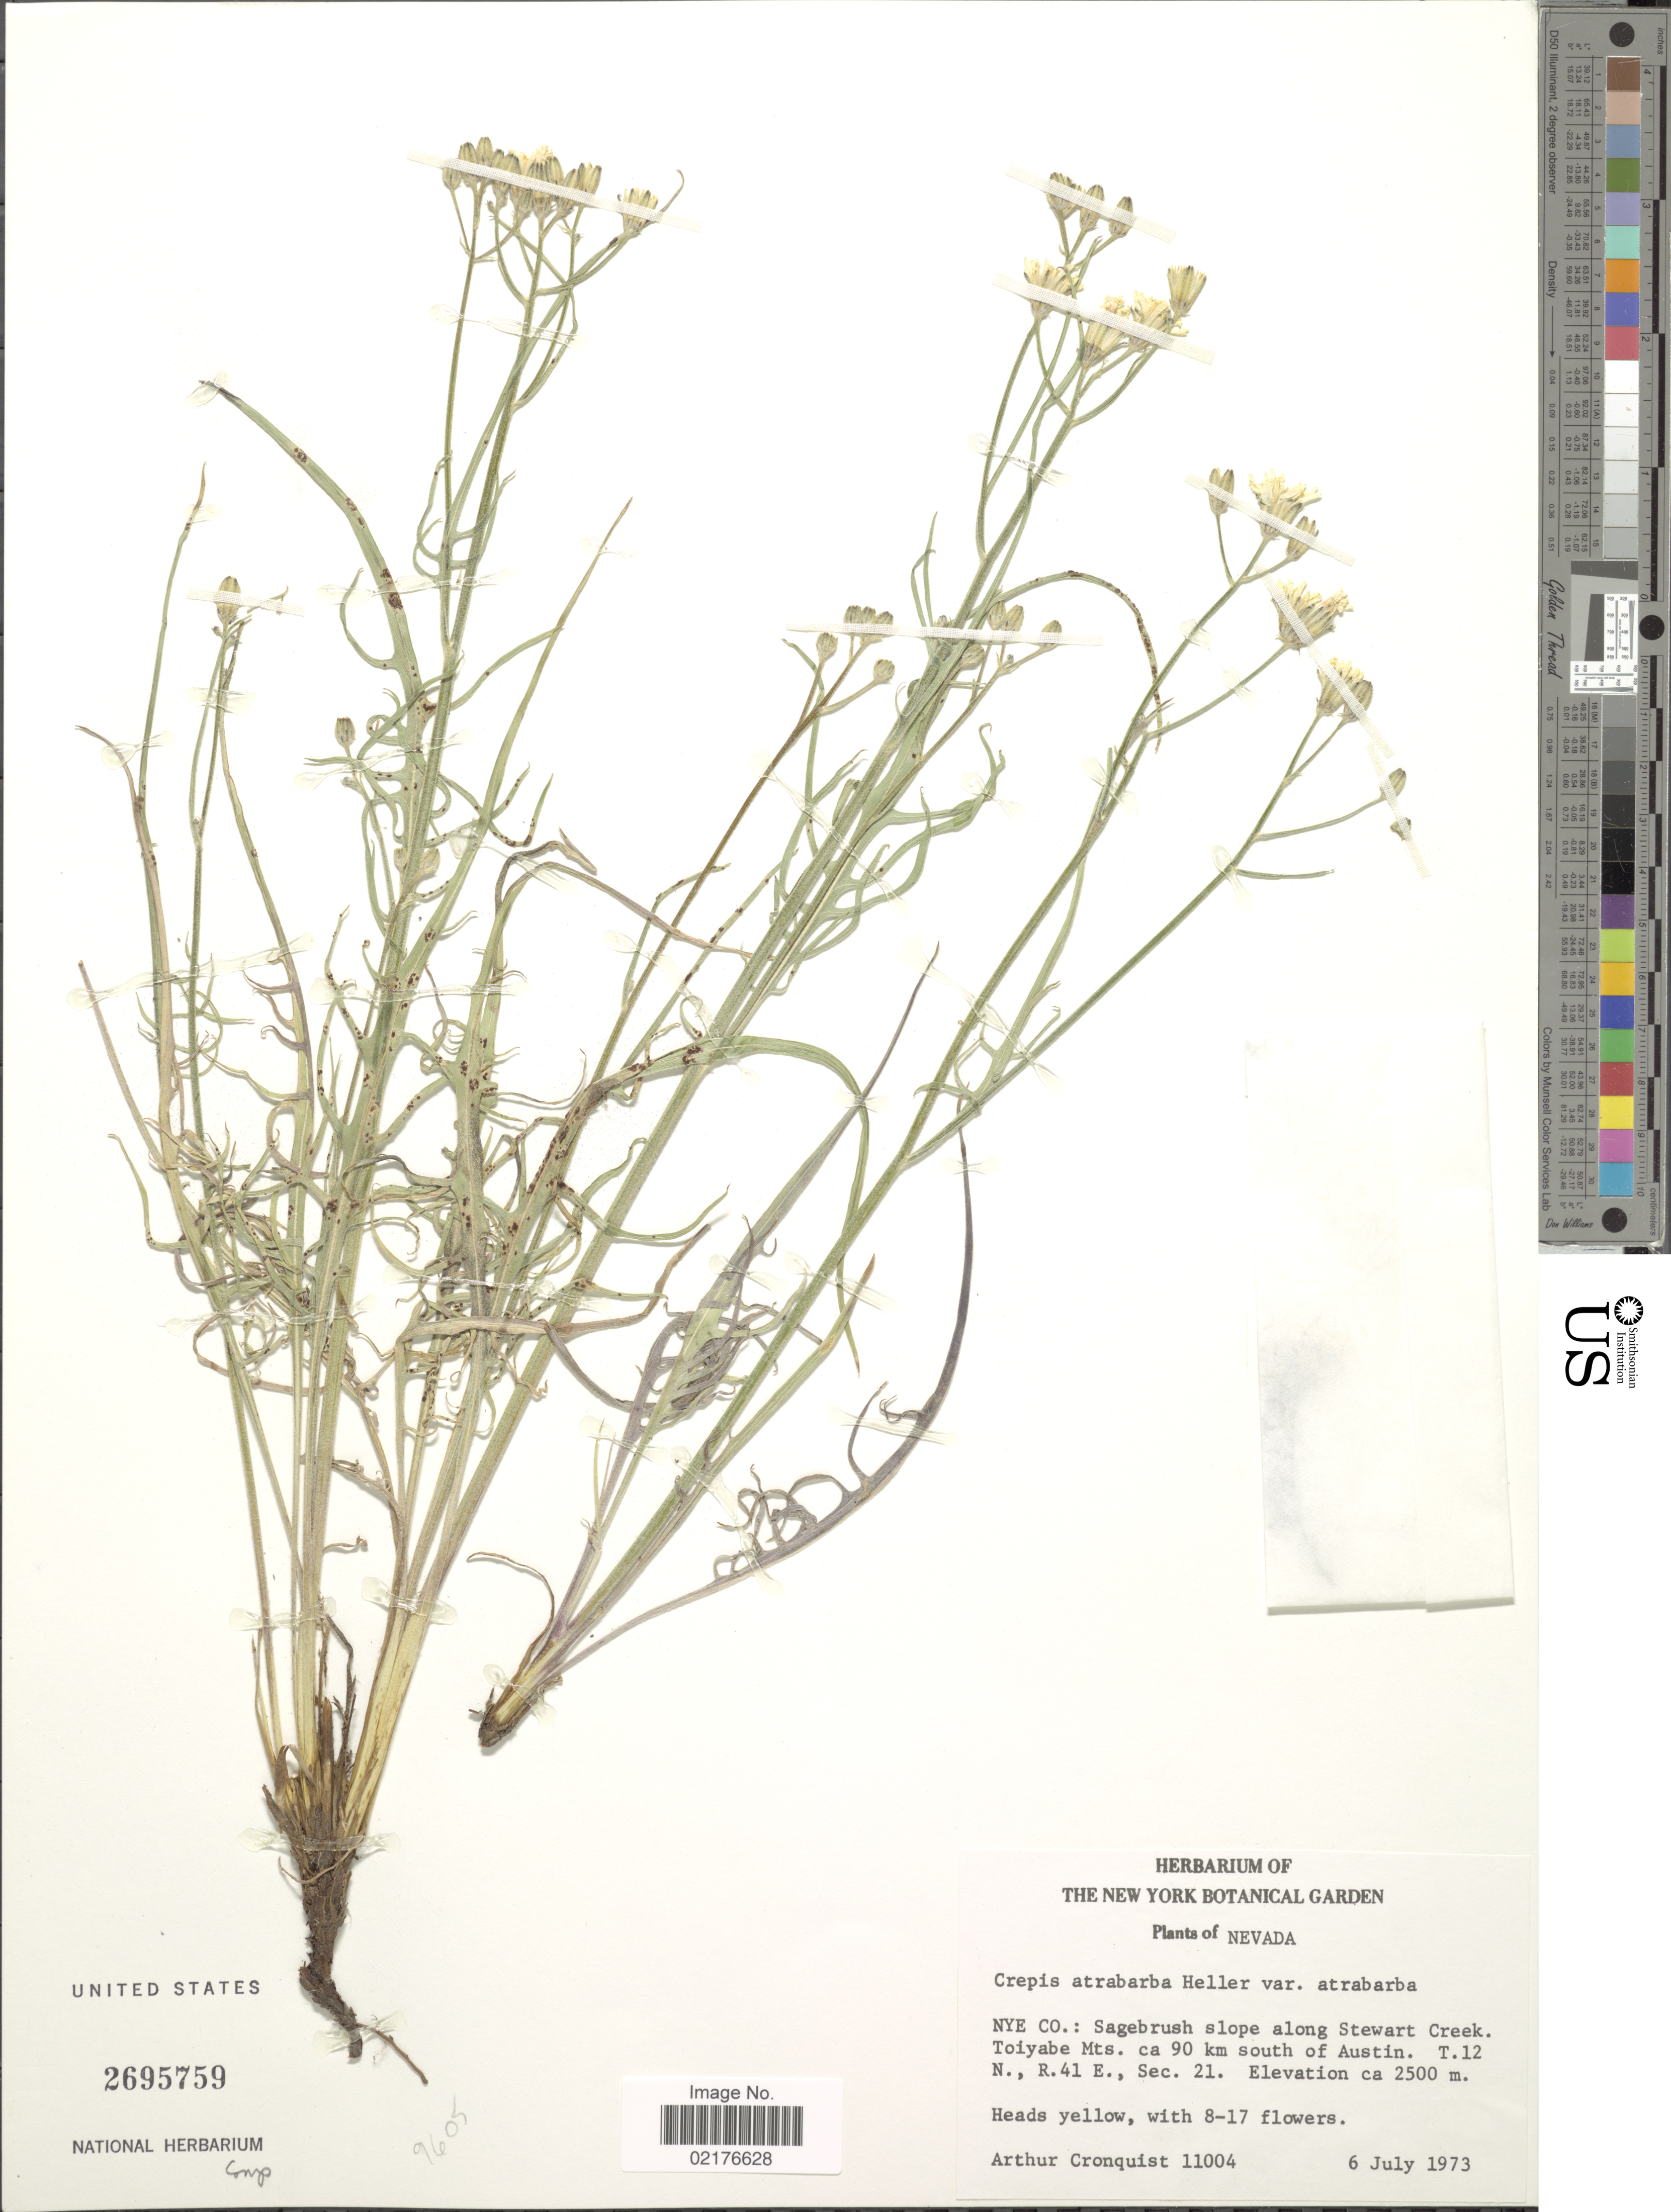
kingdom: Plantae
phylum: Tracheophyta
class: Magnoliopsida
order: Asterales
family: Asteraceae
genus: Crepis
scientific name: Crepis atribarba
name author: A. Heller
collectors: A. J. Cronquist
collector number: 11004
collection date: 1973-07-06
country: United States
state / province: Nevada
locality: Nye Co.: Sagebrush slope along Stewart Creek Toiyabe Mts. 90 km south of Austin, T.12 N., R.41 E., Sec. 21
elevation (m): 2500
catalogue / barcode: US 2695759